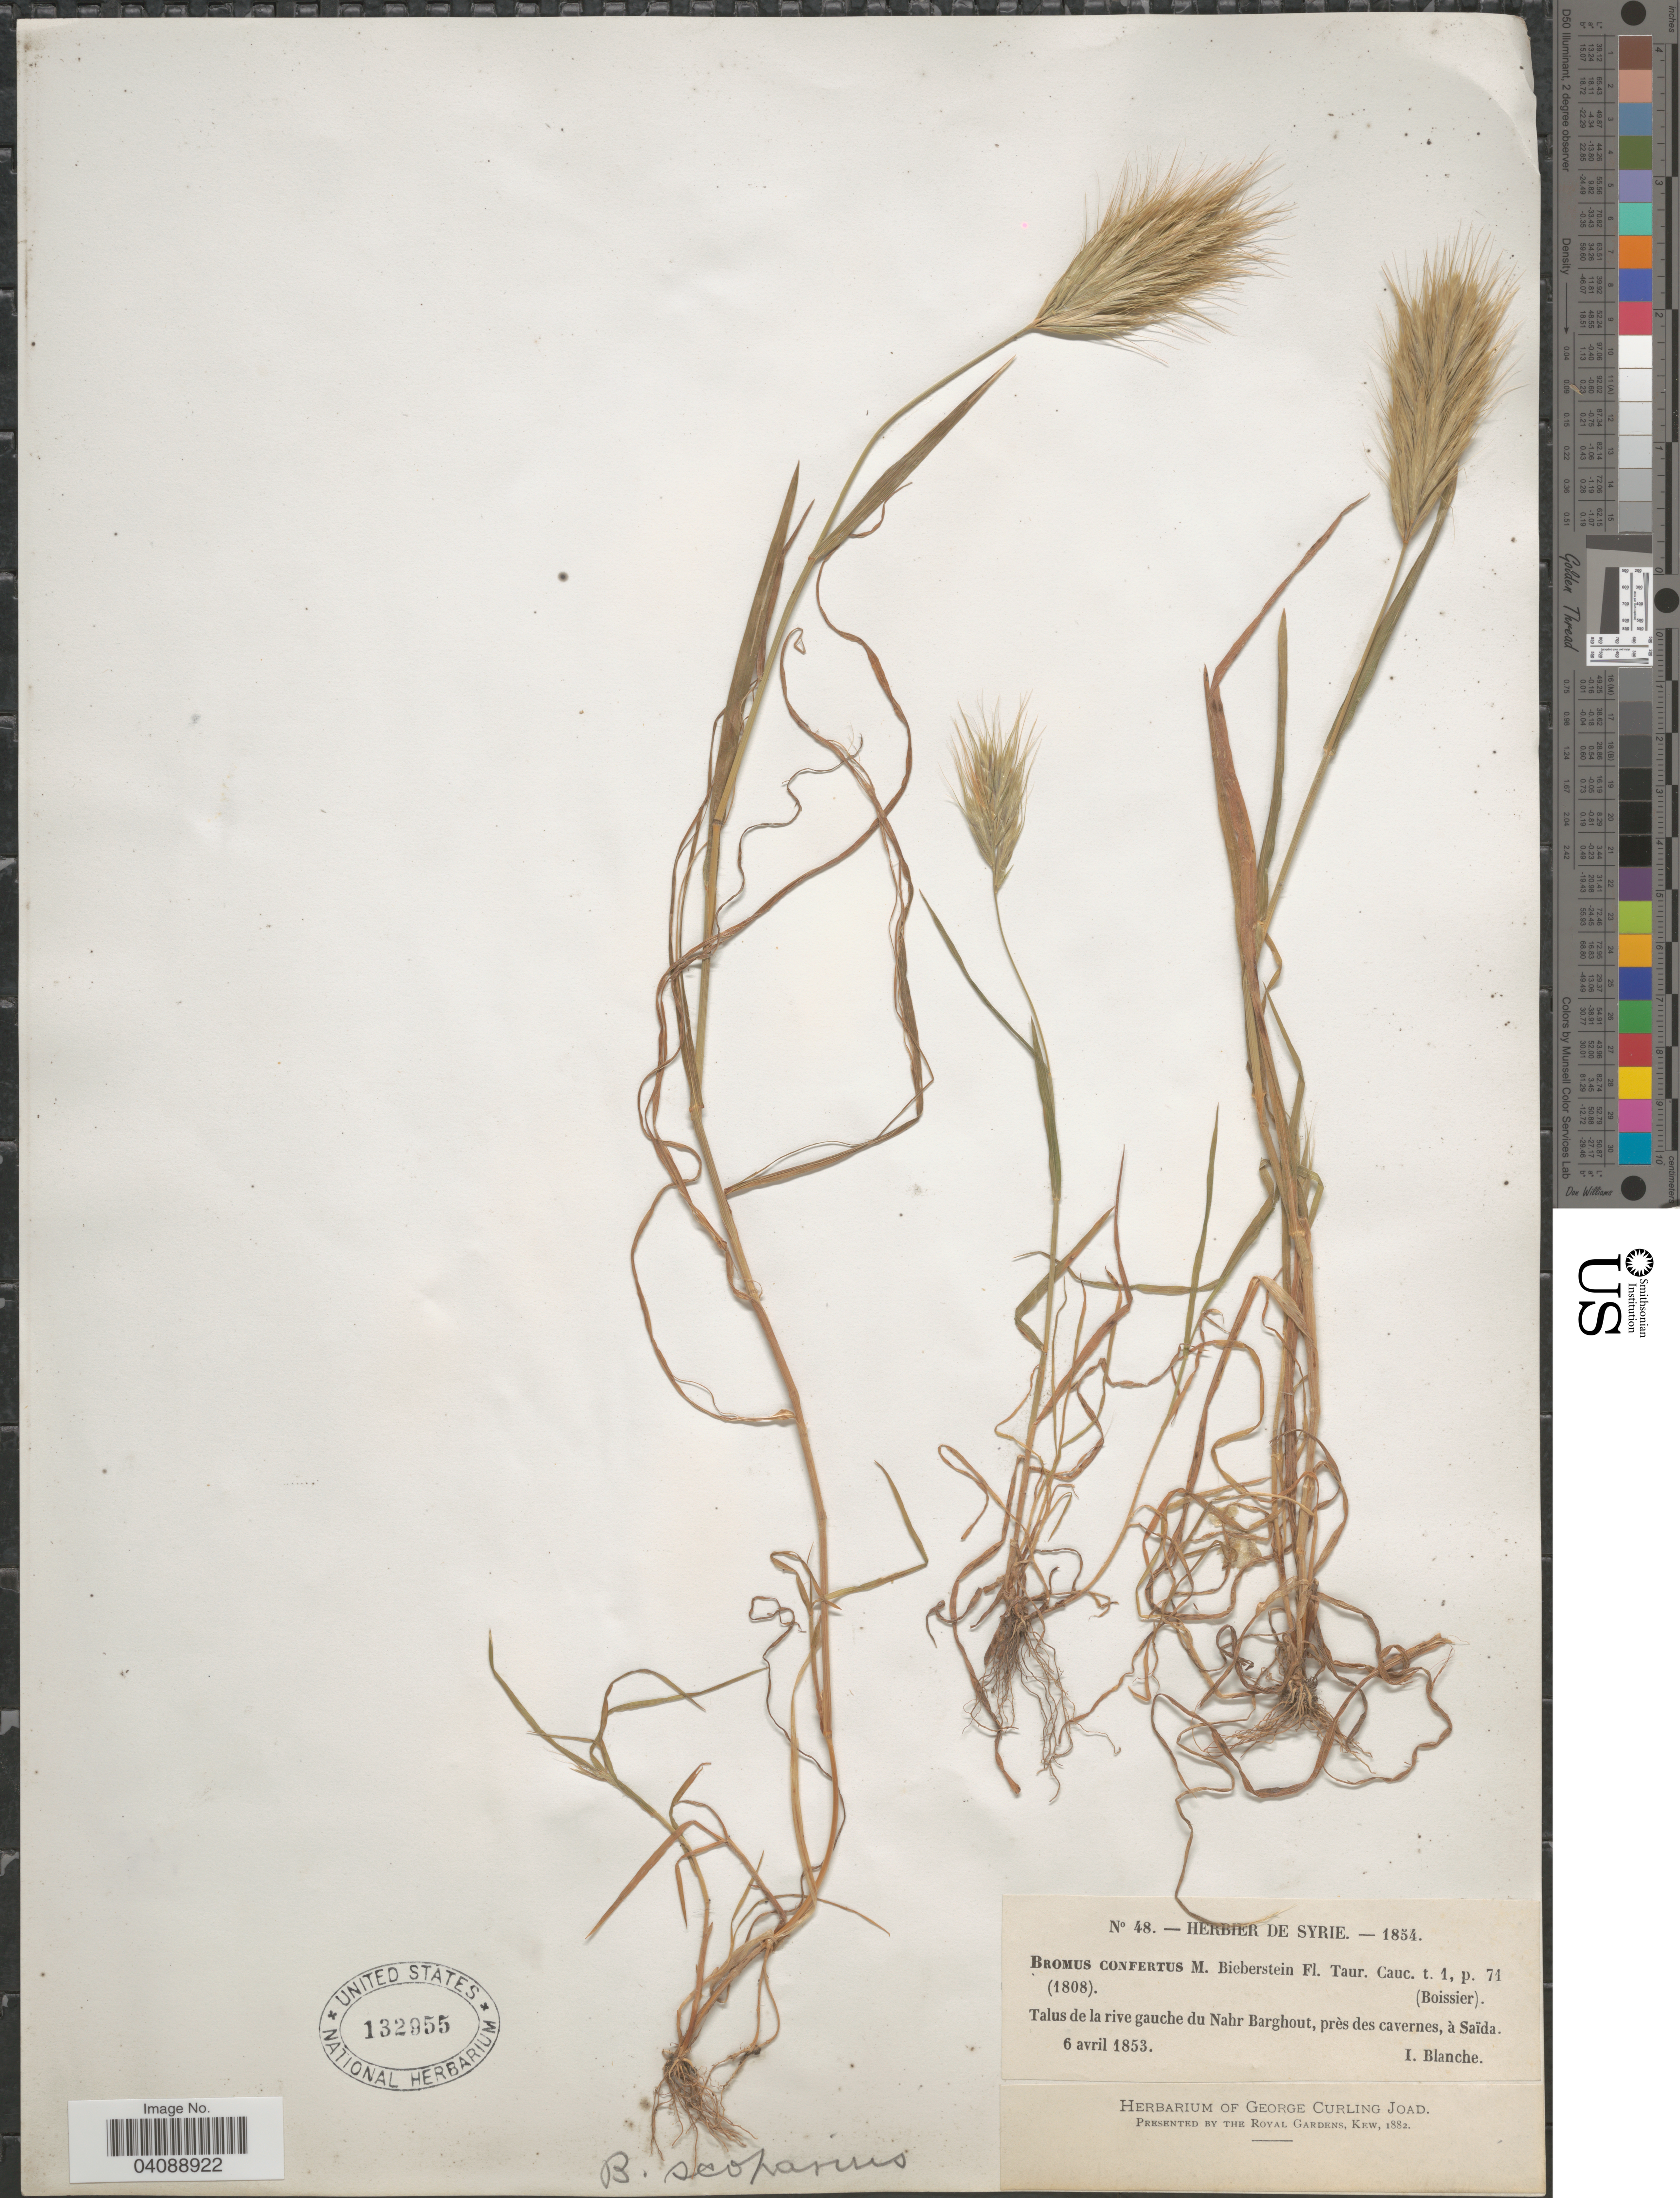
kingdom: Plantae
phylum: Tracheophyta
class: Liliopsida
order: Poales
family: Poaceae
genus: Bromus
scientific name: Bromus hordeaceus subsp. divaricatus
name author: (Bonnier & Layens) Kerguélen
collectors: I. Blanche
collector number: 48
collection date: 1853-04-06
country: Syria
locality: Talus de la rive gauche du Nahr Barghout, près des cavernes, à Saïda.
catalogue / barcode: US 132955